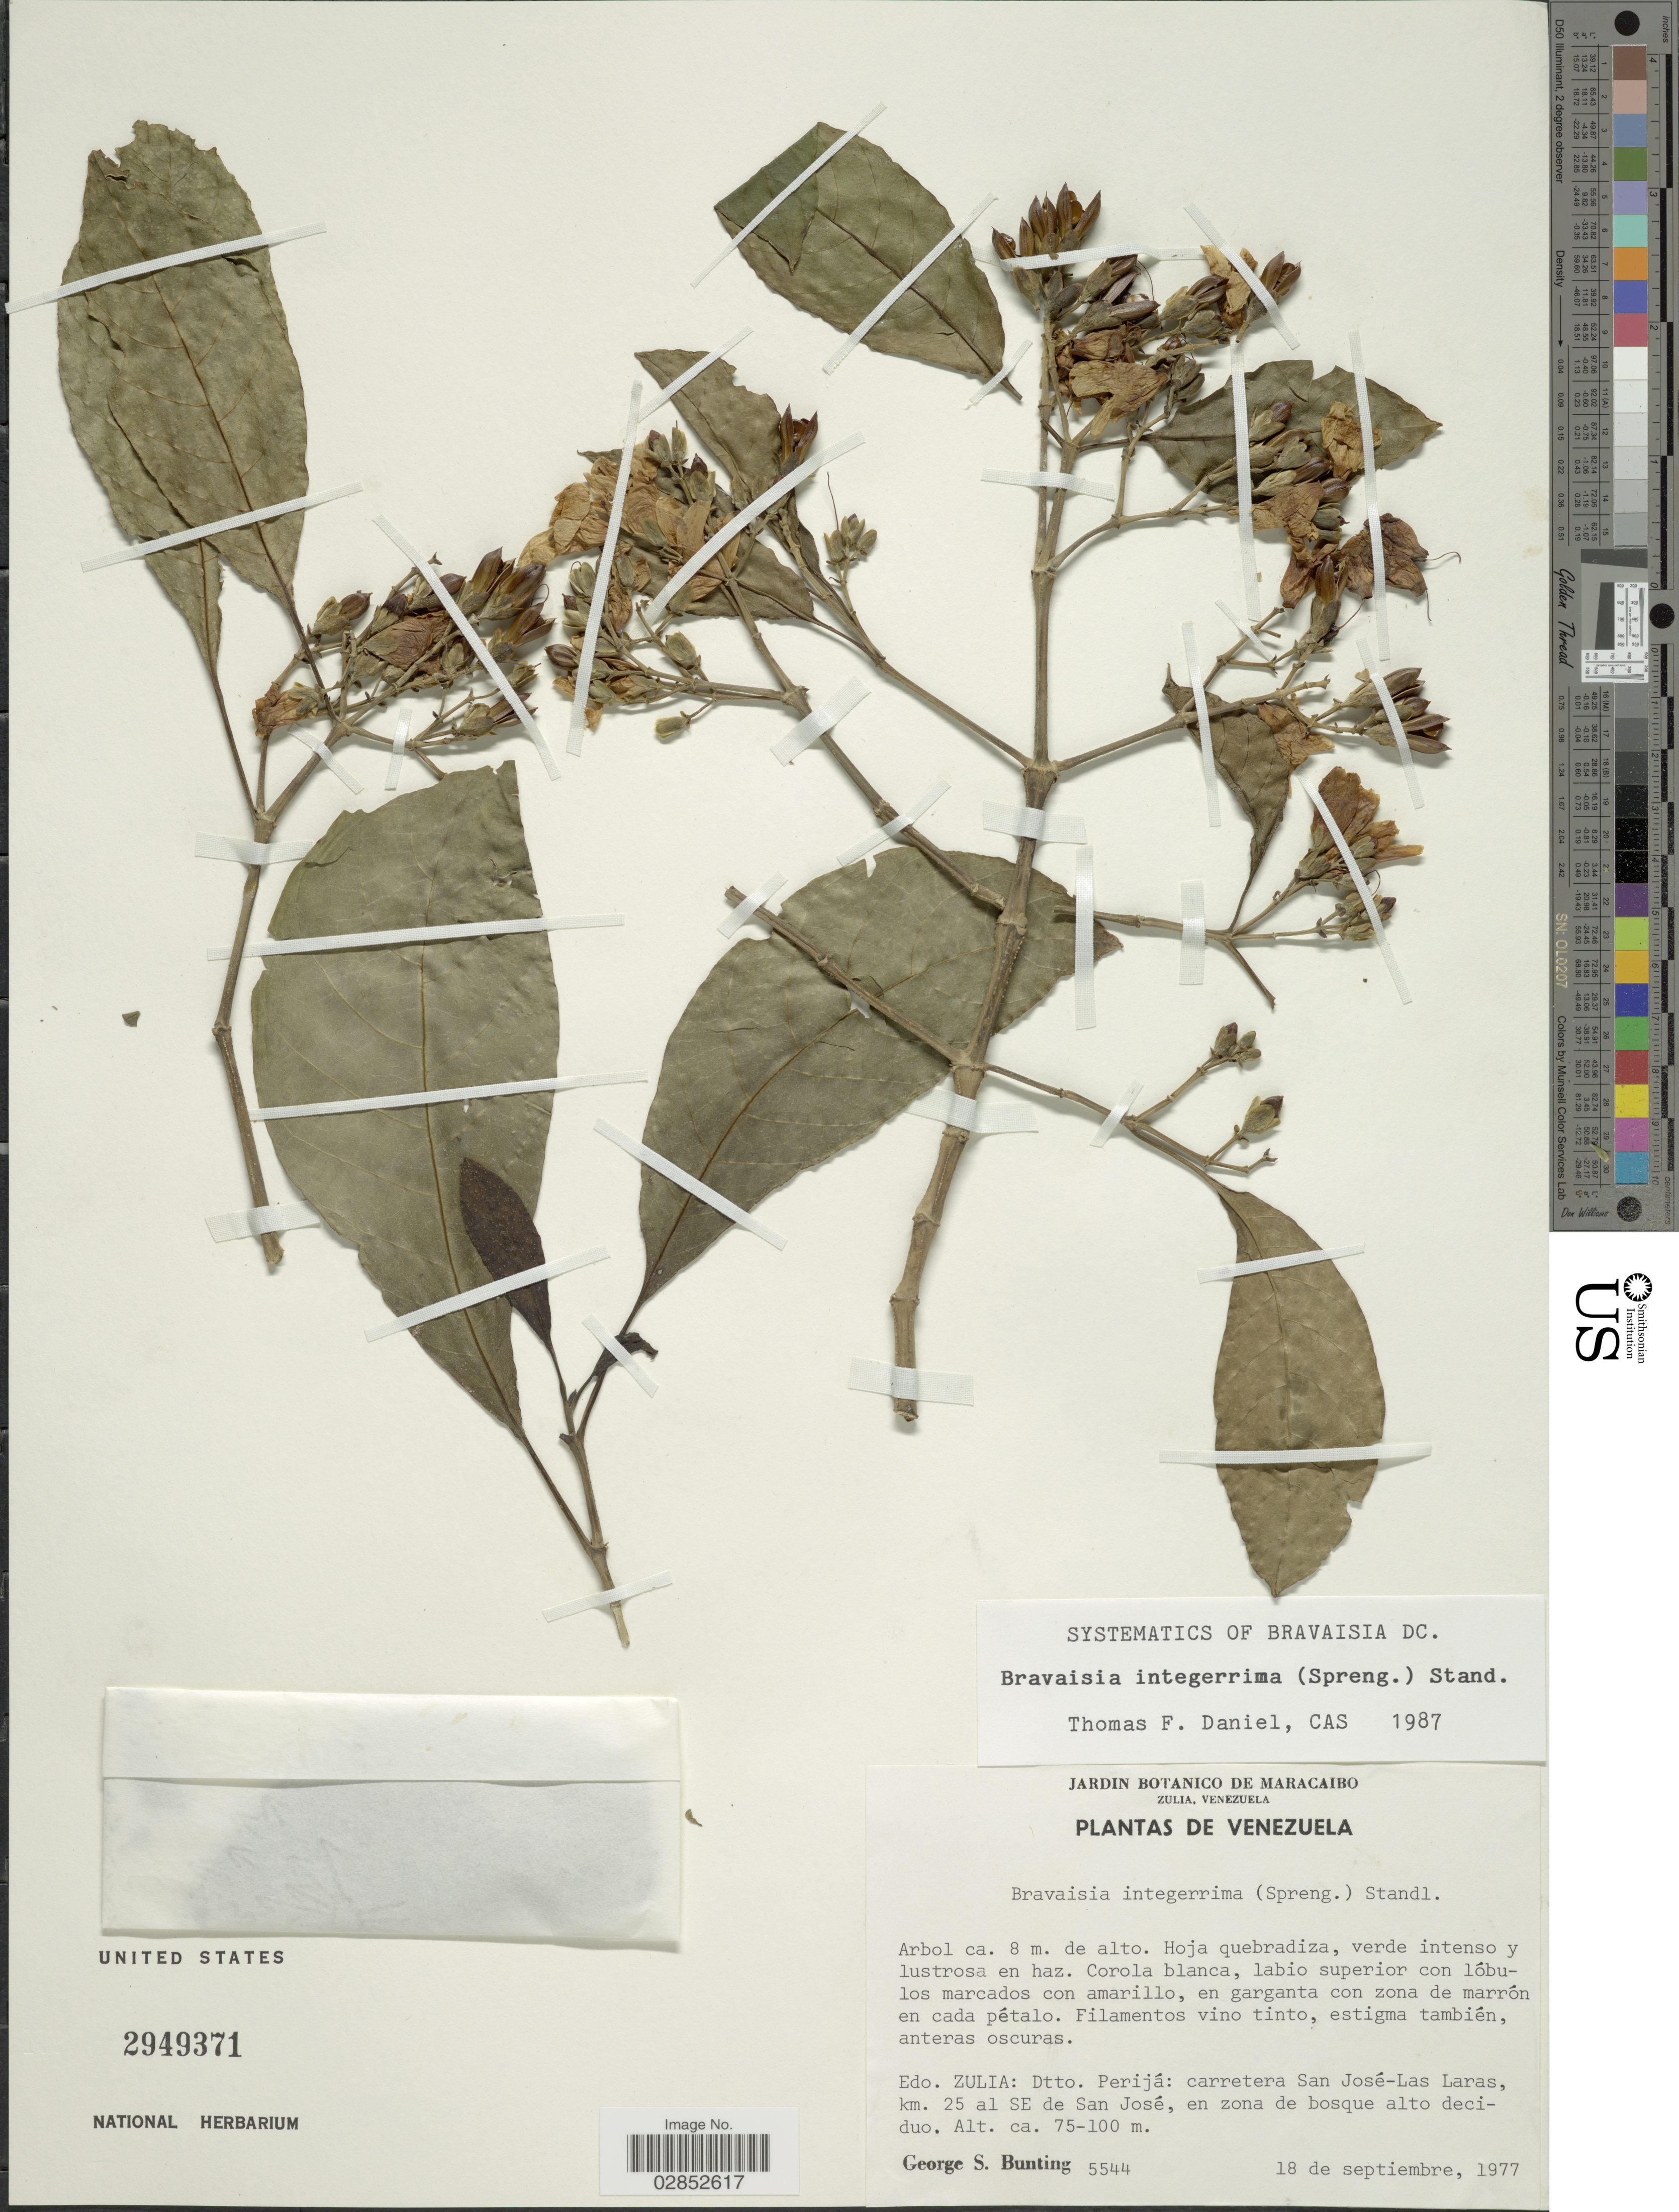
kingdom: Plantae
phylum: Tracheophyta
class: Magnoliopsida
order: Lamiales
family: Acanthaceae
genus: Bravaisia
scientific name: Bravaisia integerrima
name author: (Spreng.) Standl.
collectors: G. S. Bunting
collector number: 5544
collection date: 1977-09-18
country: Venezuela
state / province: Zulia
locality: Dtto. Perijá: carretera San José-Las Laras, km. 25 al SE de San José.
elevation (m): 75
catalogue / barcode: US 2949371